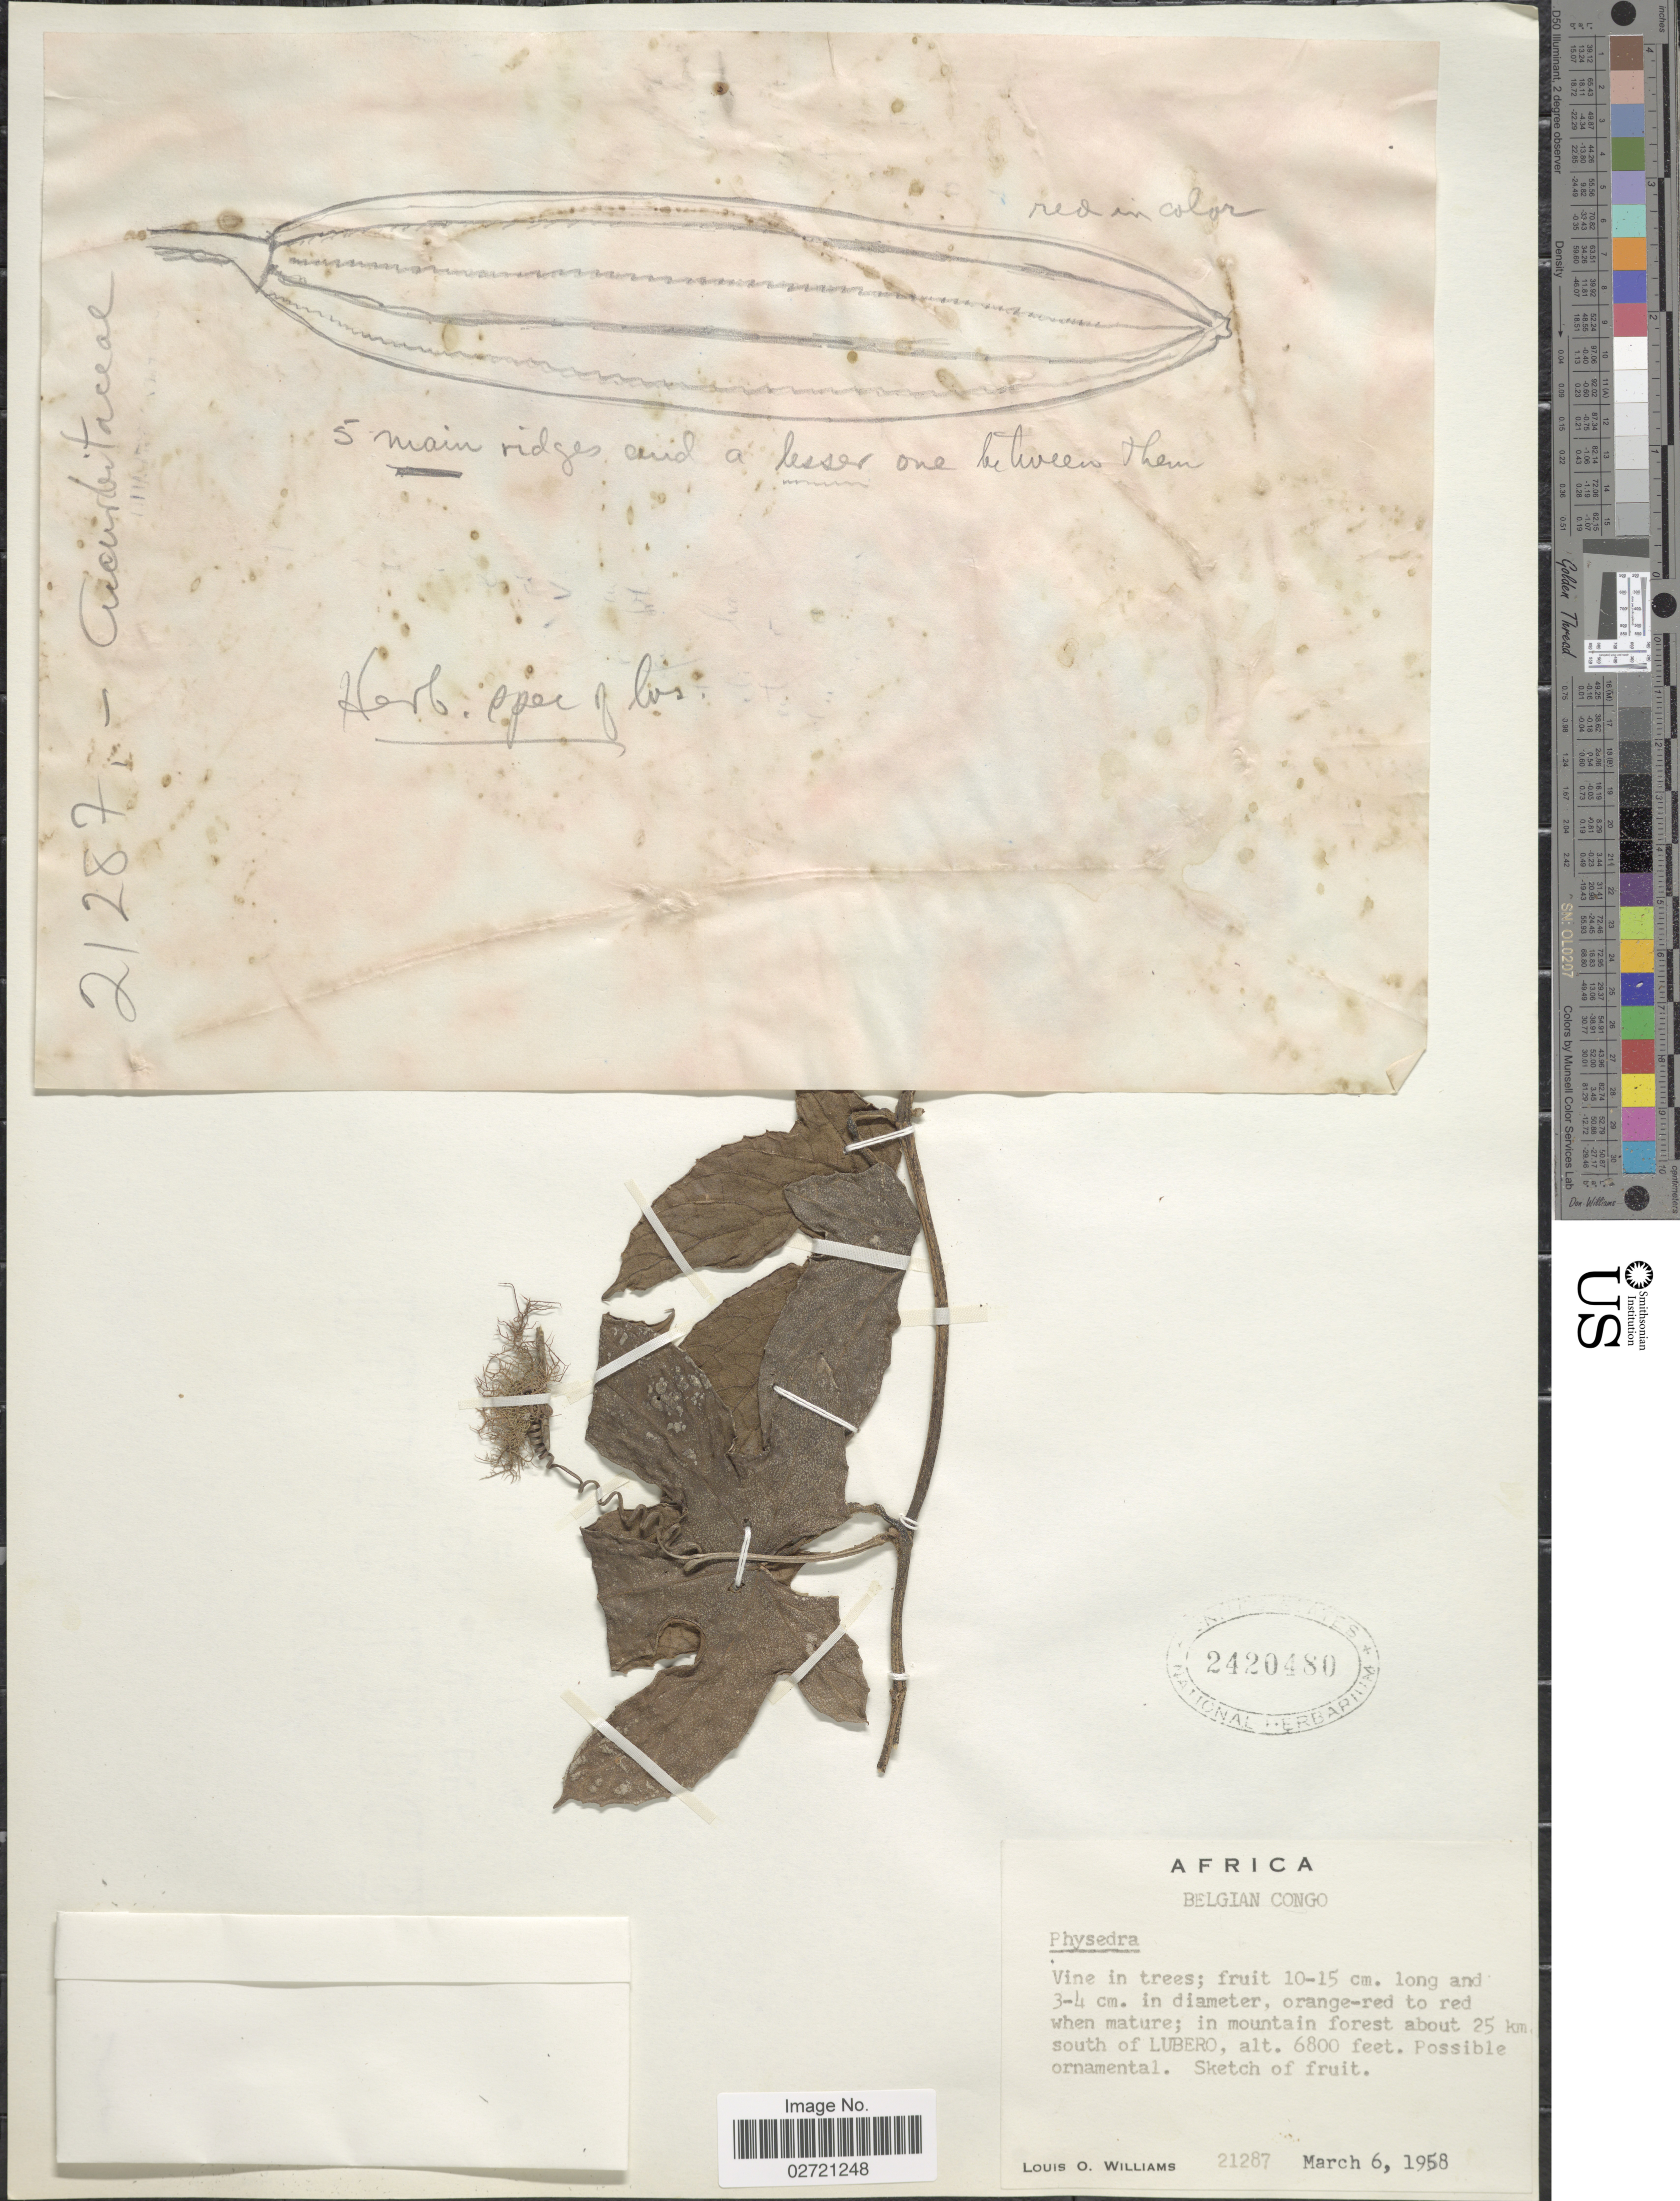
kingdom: Plantae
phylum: Tracheophyta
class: Magnoliopsida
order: Cucurbitales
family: Cucurbitaceae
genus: Ruthalicia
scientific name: Ruthalicia sp.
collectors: L. O. Williams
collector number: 21287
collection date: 1958-03-06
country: Congo, Democratic Republic of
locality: Belgian Congo. about 25 km. south of Lubero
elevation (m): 2073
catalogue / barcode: US 2420480